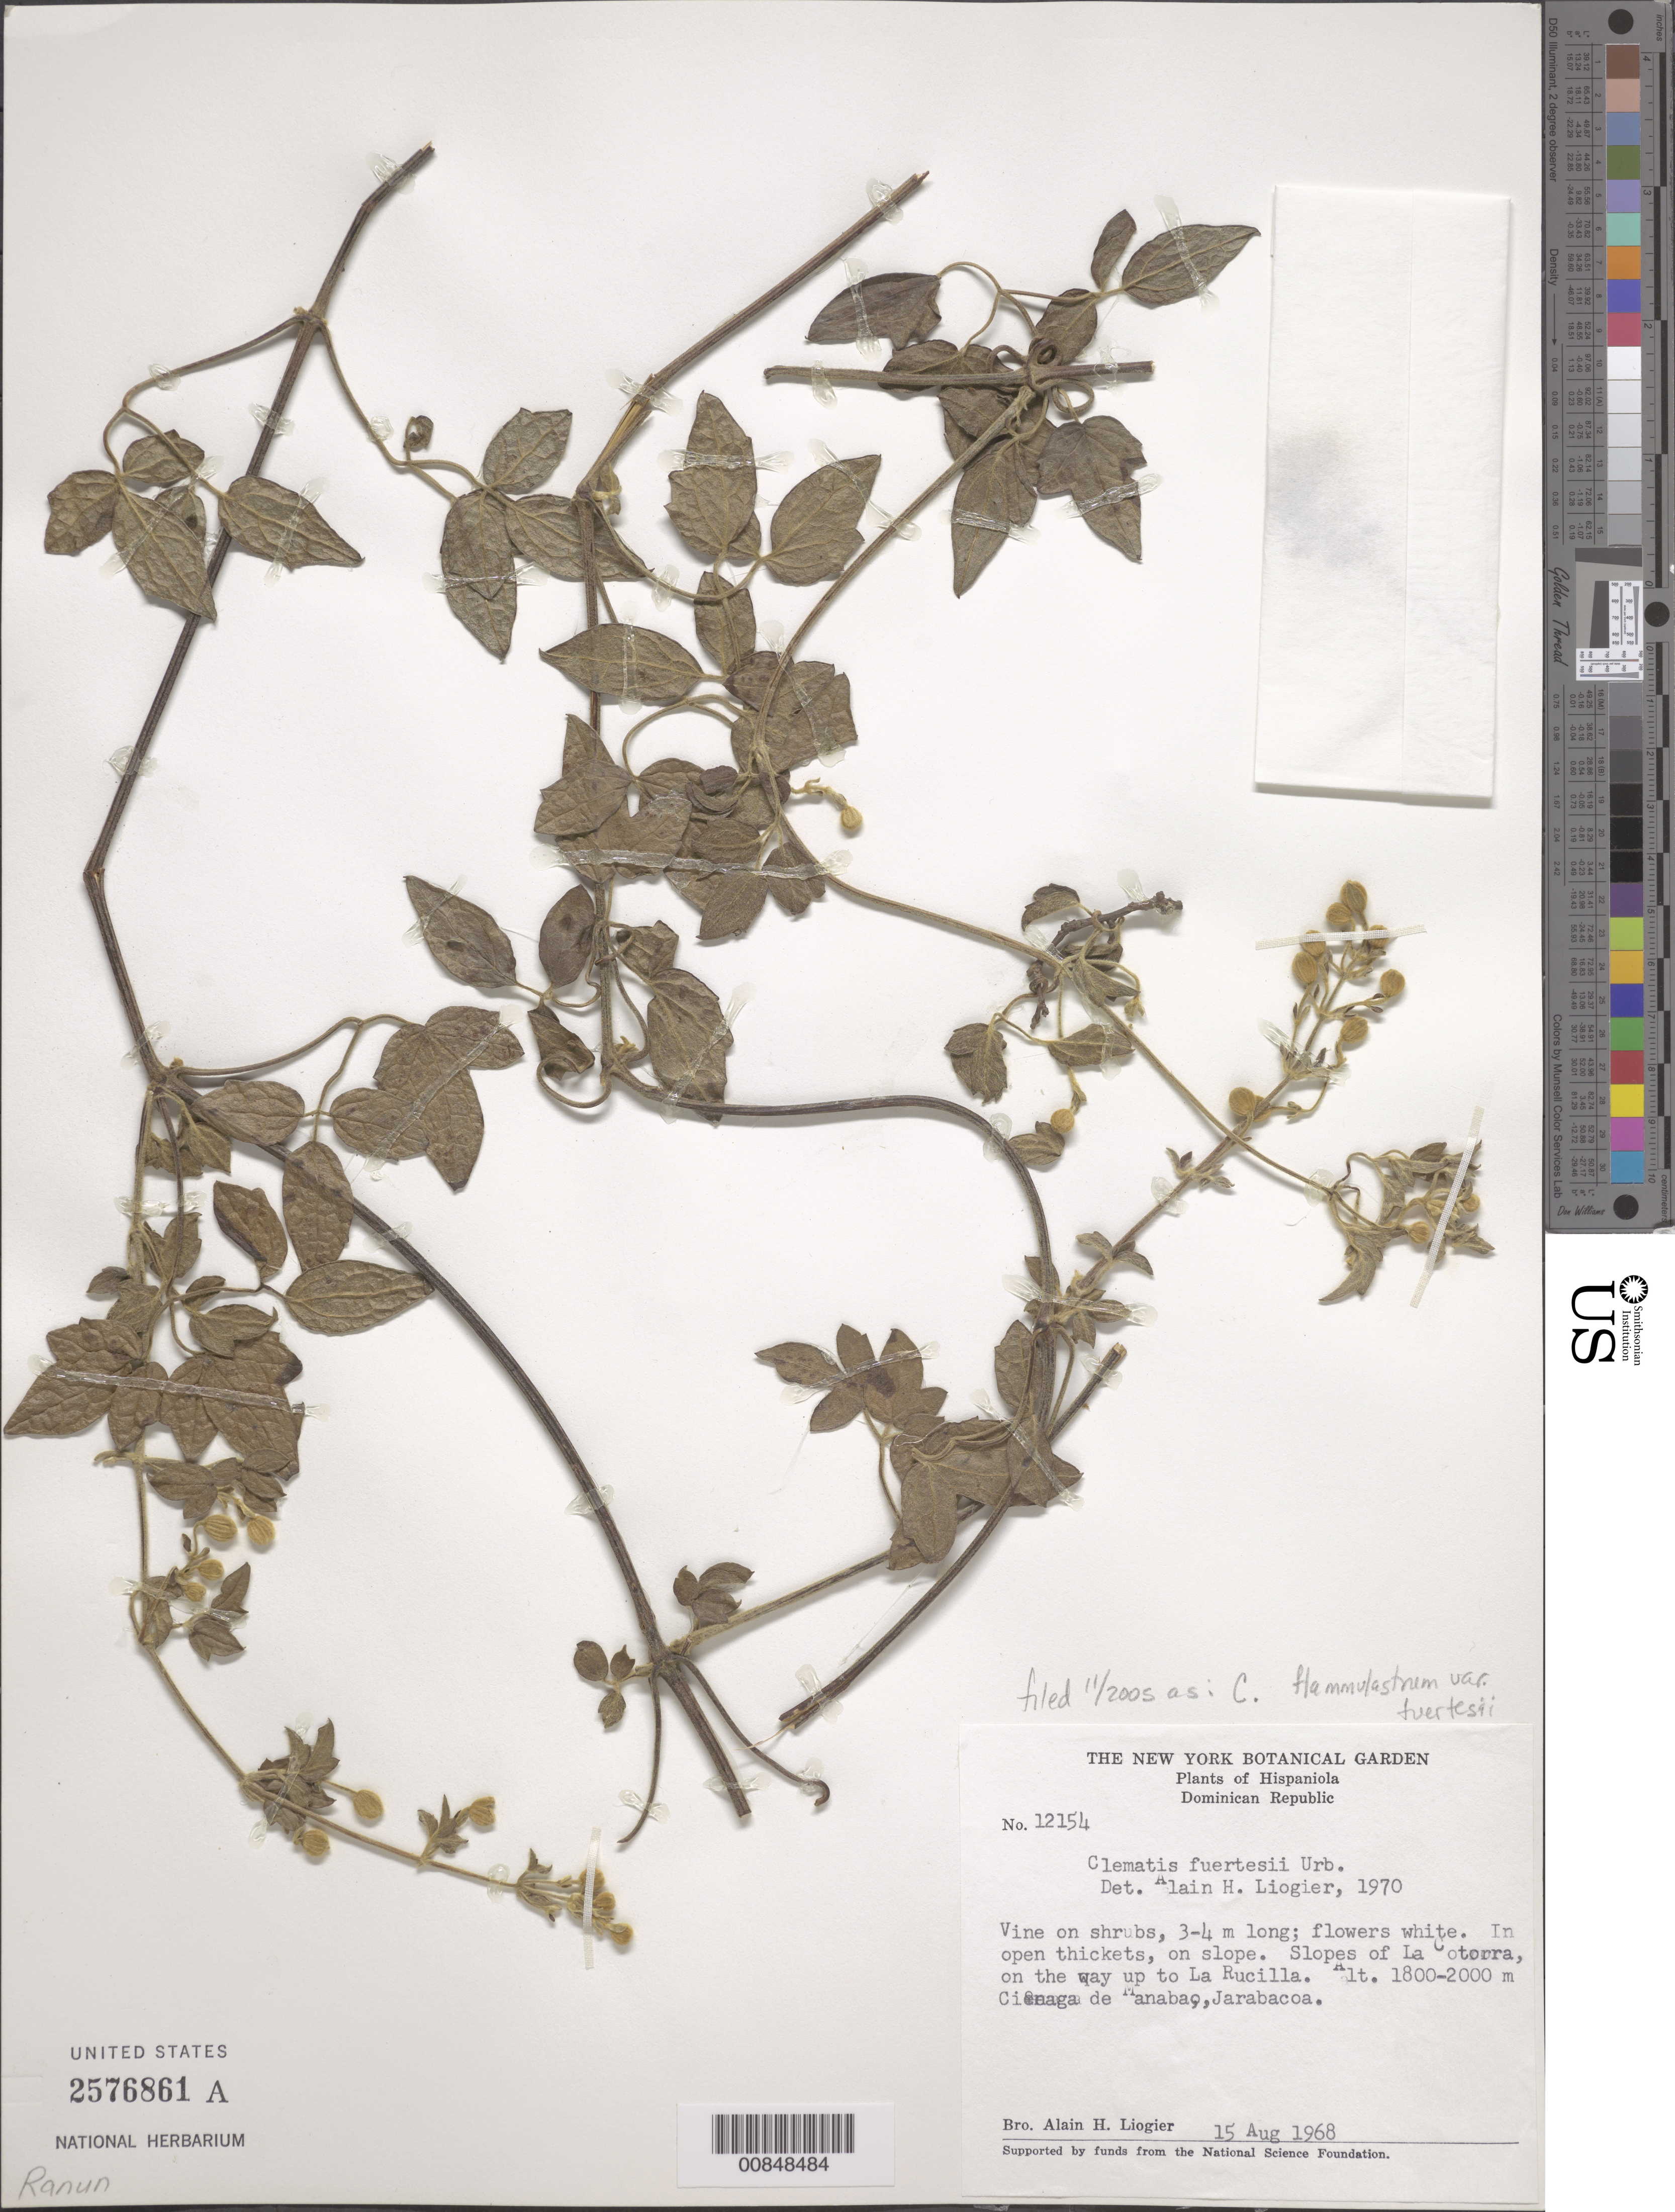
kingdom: Plantae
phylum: Tracheophyta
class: Magnoliopsida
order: Ranunculales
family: Ranunculaceae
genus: Clematis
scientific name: Clematis fuertesii var. fuertesii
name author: Urb.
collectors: A. H. Liogier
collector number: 12154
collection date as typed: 15 Aug 1968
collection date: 1968-08-15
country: Dominican Republic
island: Hispaniola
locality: Slopes of La Cotorra, on the way up to La Rucilla, Ciénaga de Manabao, Jarabacoa.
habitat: On shrubs. In open thickets, on slope.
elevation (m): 1800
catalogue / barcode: US 2576861A